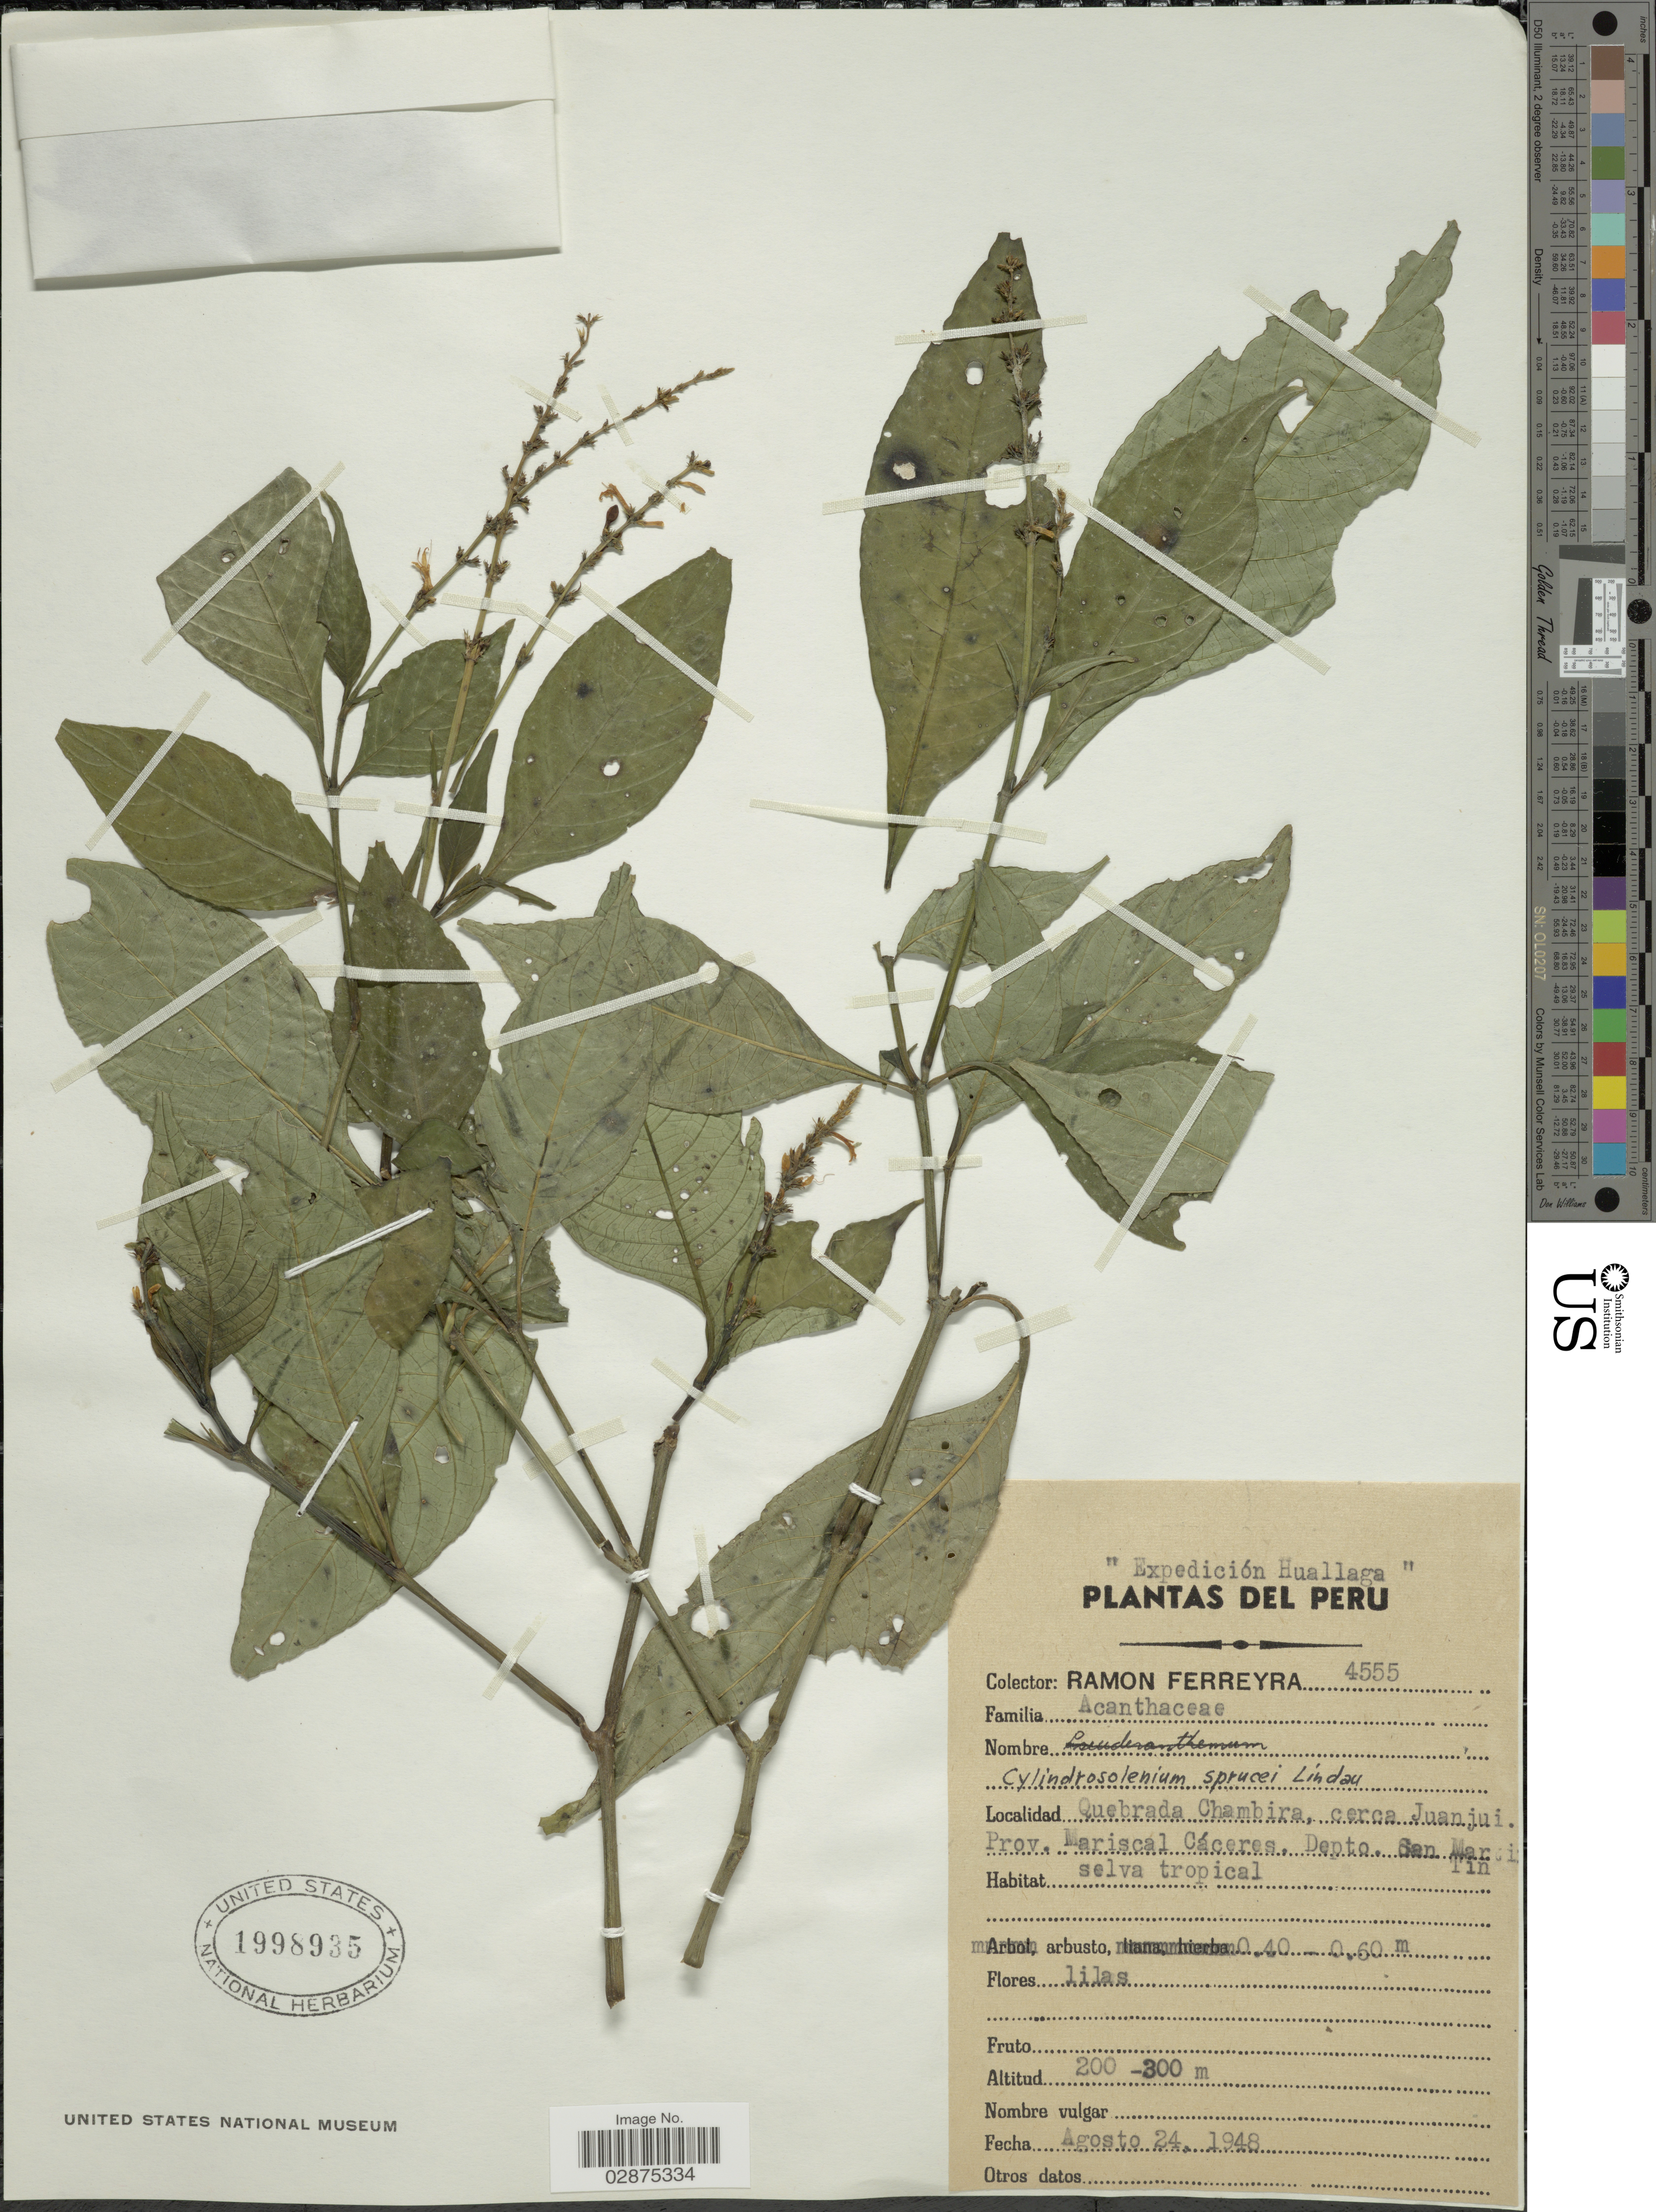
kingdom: Plantae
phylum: Tracheophyta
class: Magnoliopsida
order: Lamiales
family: Acanthaceae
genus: Stenostephanus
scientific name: Stenostephanus sprucei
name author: (Lindau) Wassh. & J.R.I. Wood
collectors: R. A. Ferreyra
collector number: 4555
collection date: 1948-08-24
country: Peru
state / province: San Martín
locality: Quebrada Chambira, cerca Juanjui. Prov. Mariscal Cáceres, Depto. San Martin.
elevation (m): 200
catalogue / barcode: US 1998935